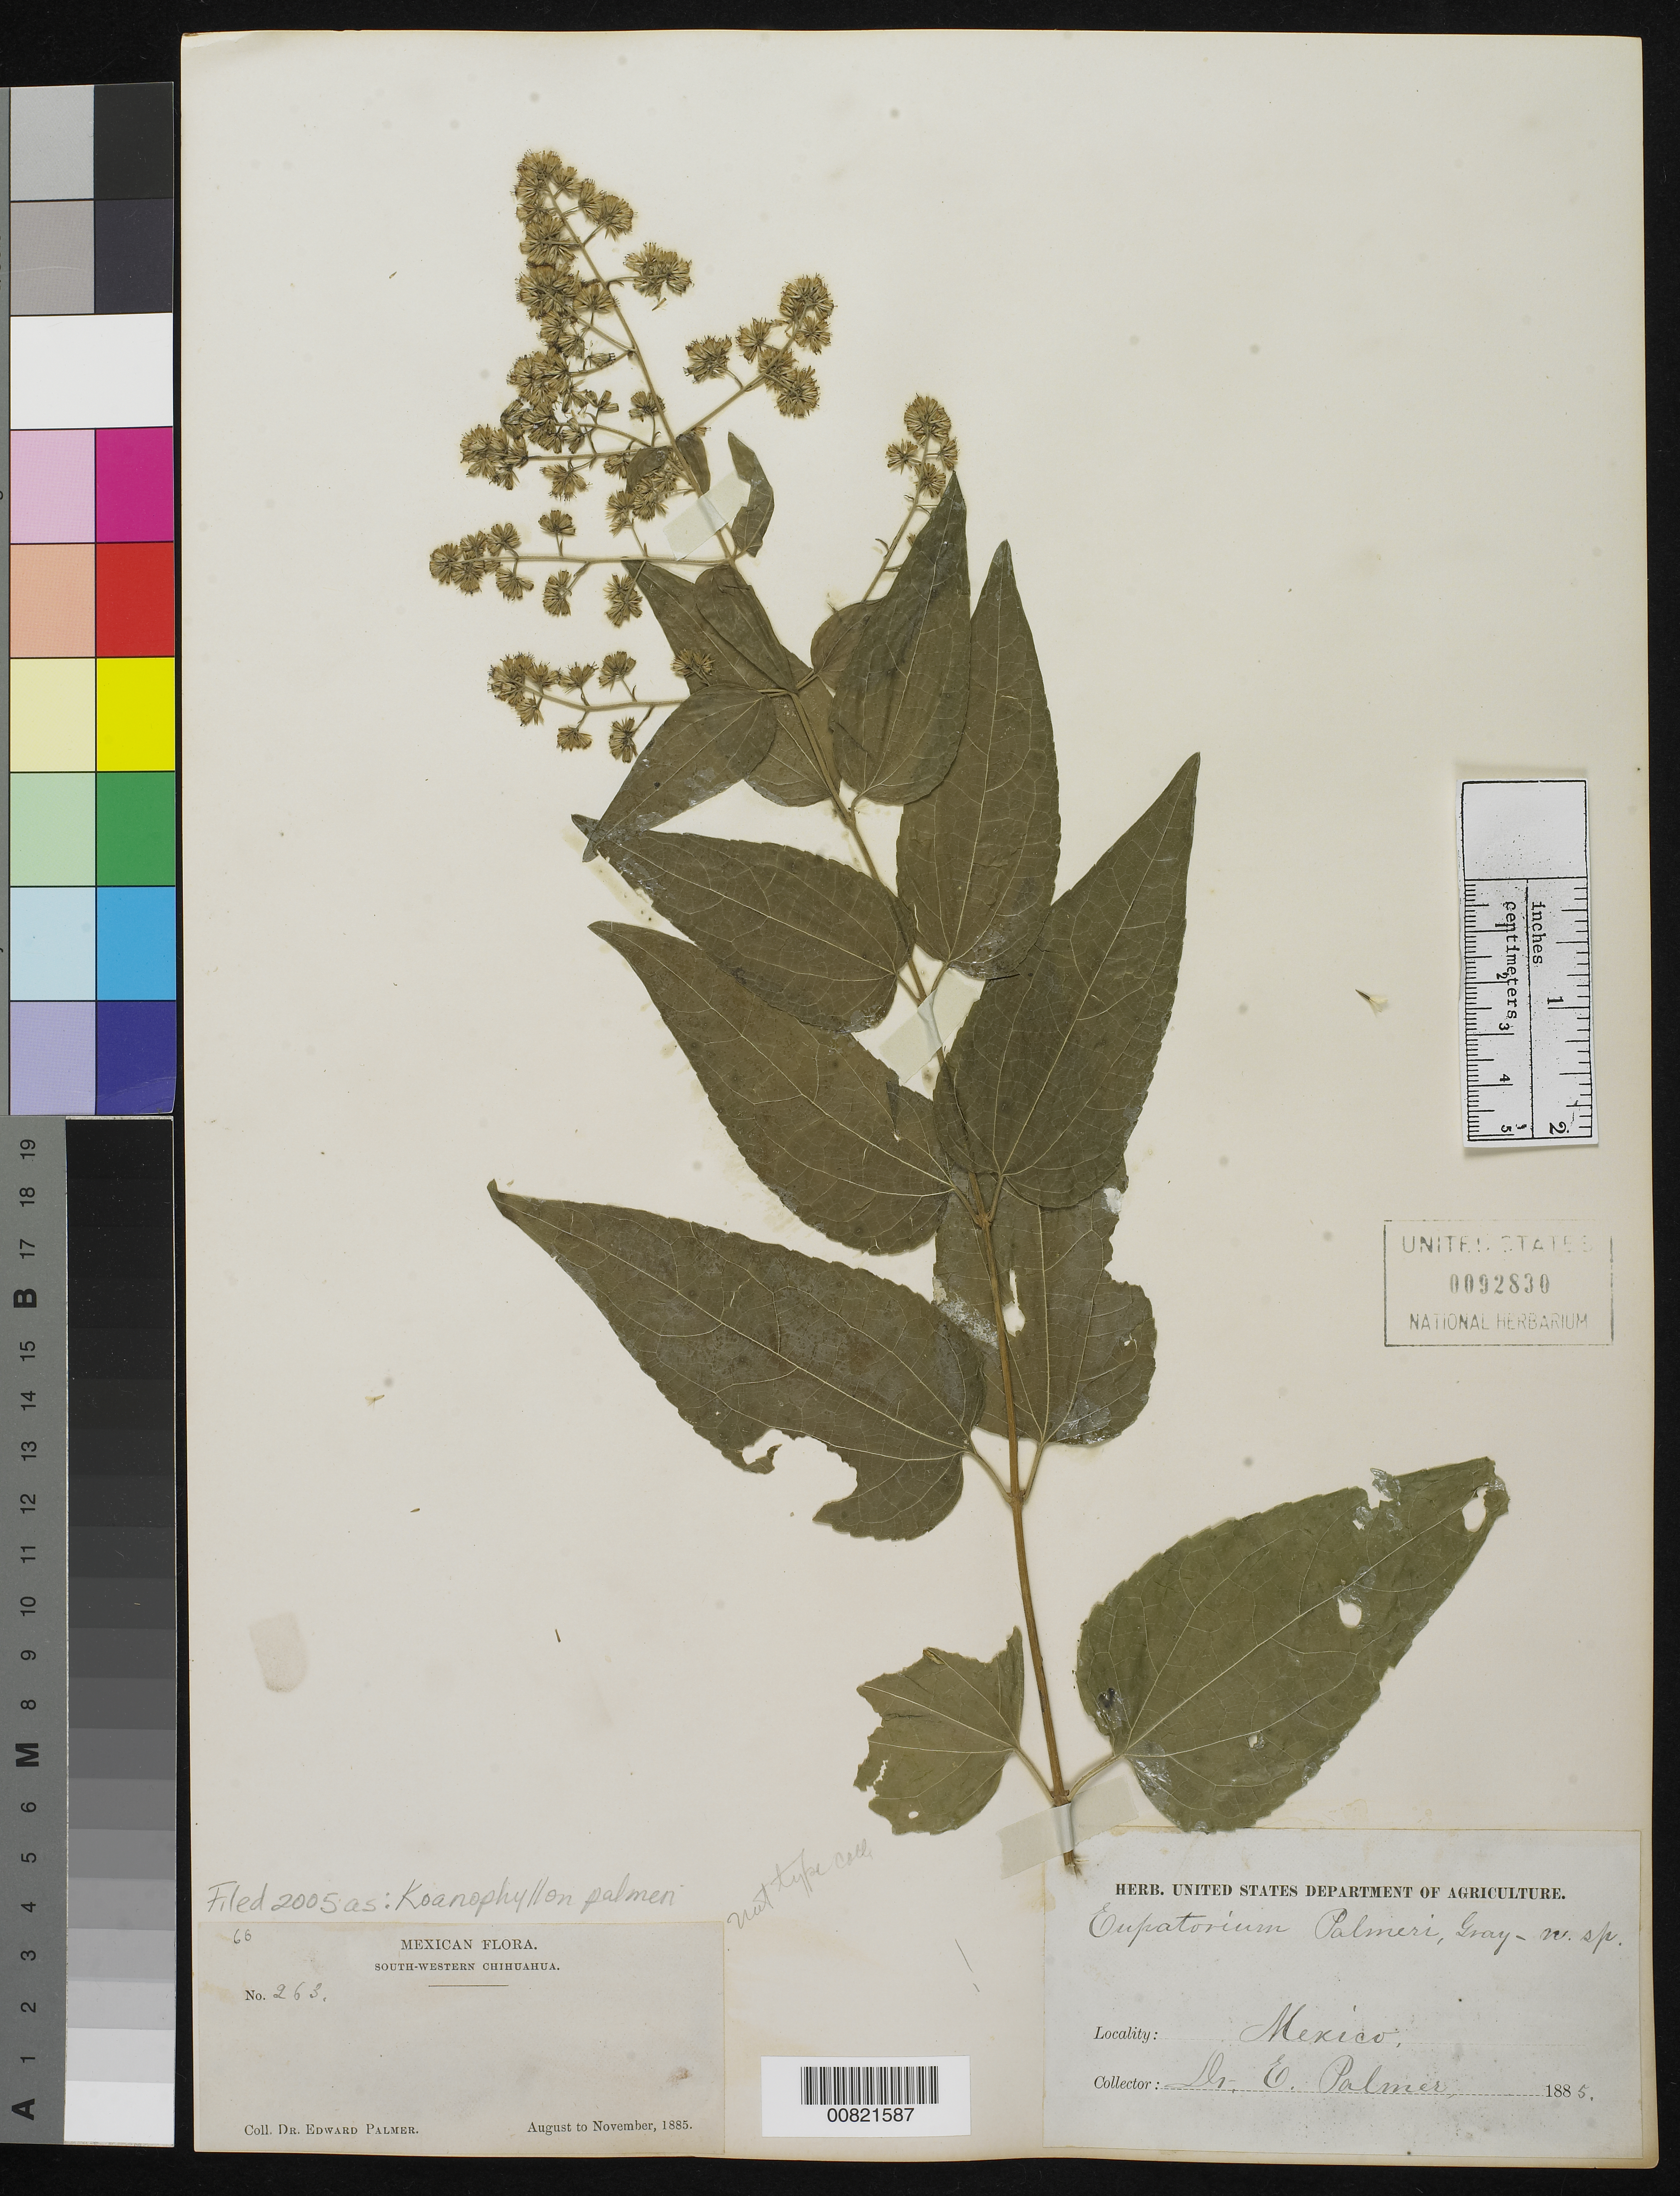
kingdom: Plantae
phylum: Tracheophyta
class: Magnoliopsida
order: Asterales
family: Asteraceae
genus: Eupatorium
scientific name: Eupatorium palmeri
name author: A. Gray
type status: Syntype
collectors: E. Palmer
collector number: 263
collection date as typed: Aug 1885 to -- Nov 1885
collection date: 1885-08/1885-11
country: Mexico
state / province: Chihuahua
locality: South-Western Chihuahua.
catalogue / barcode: US 92830